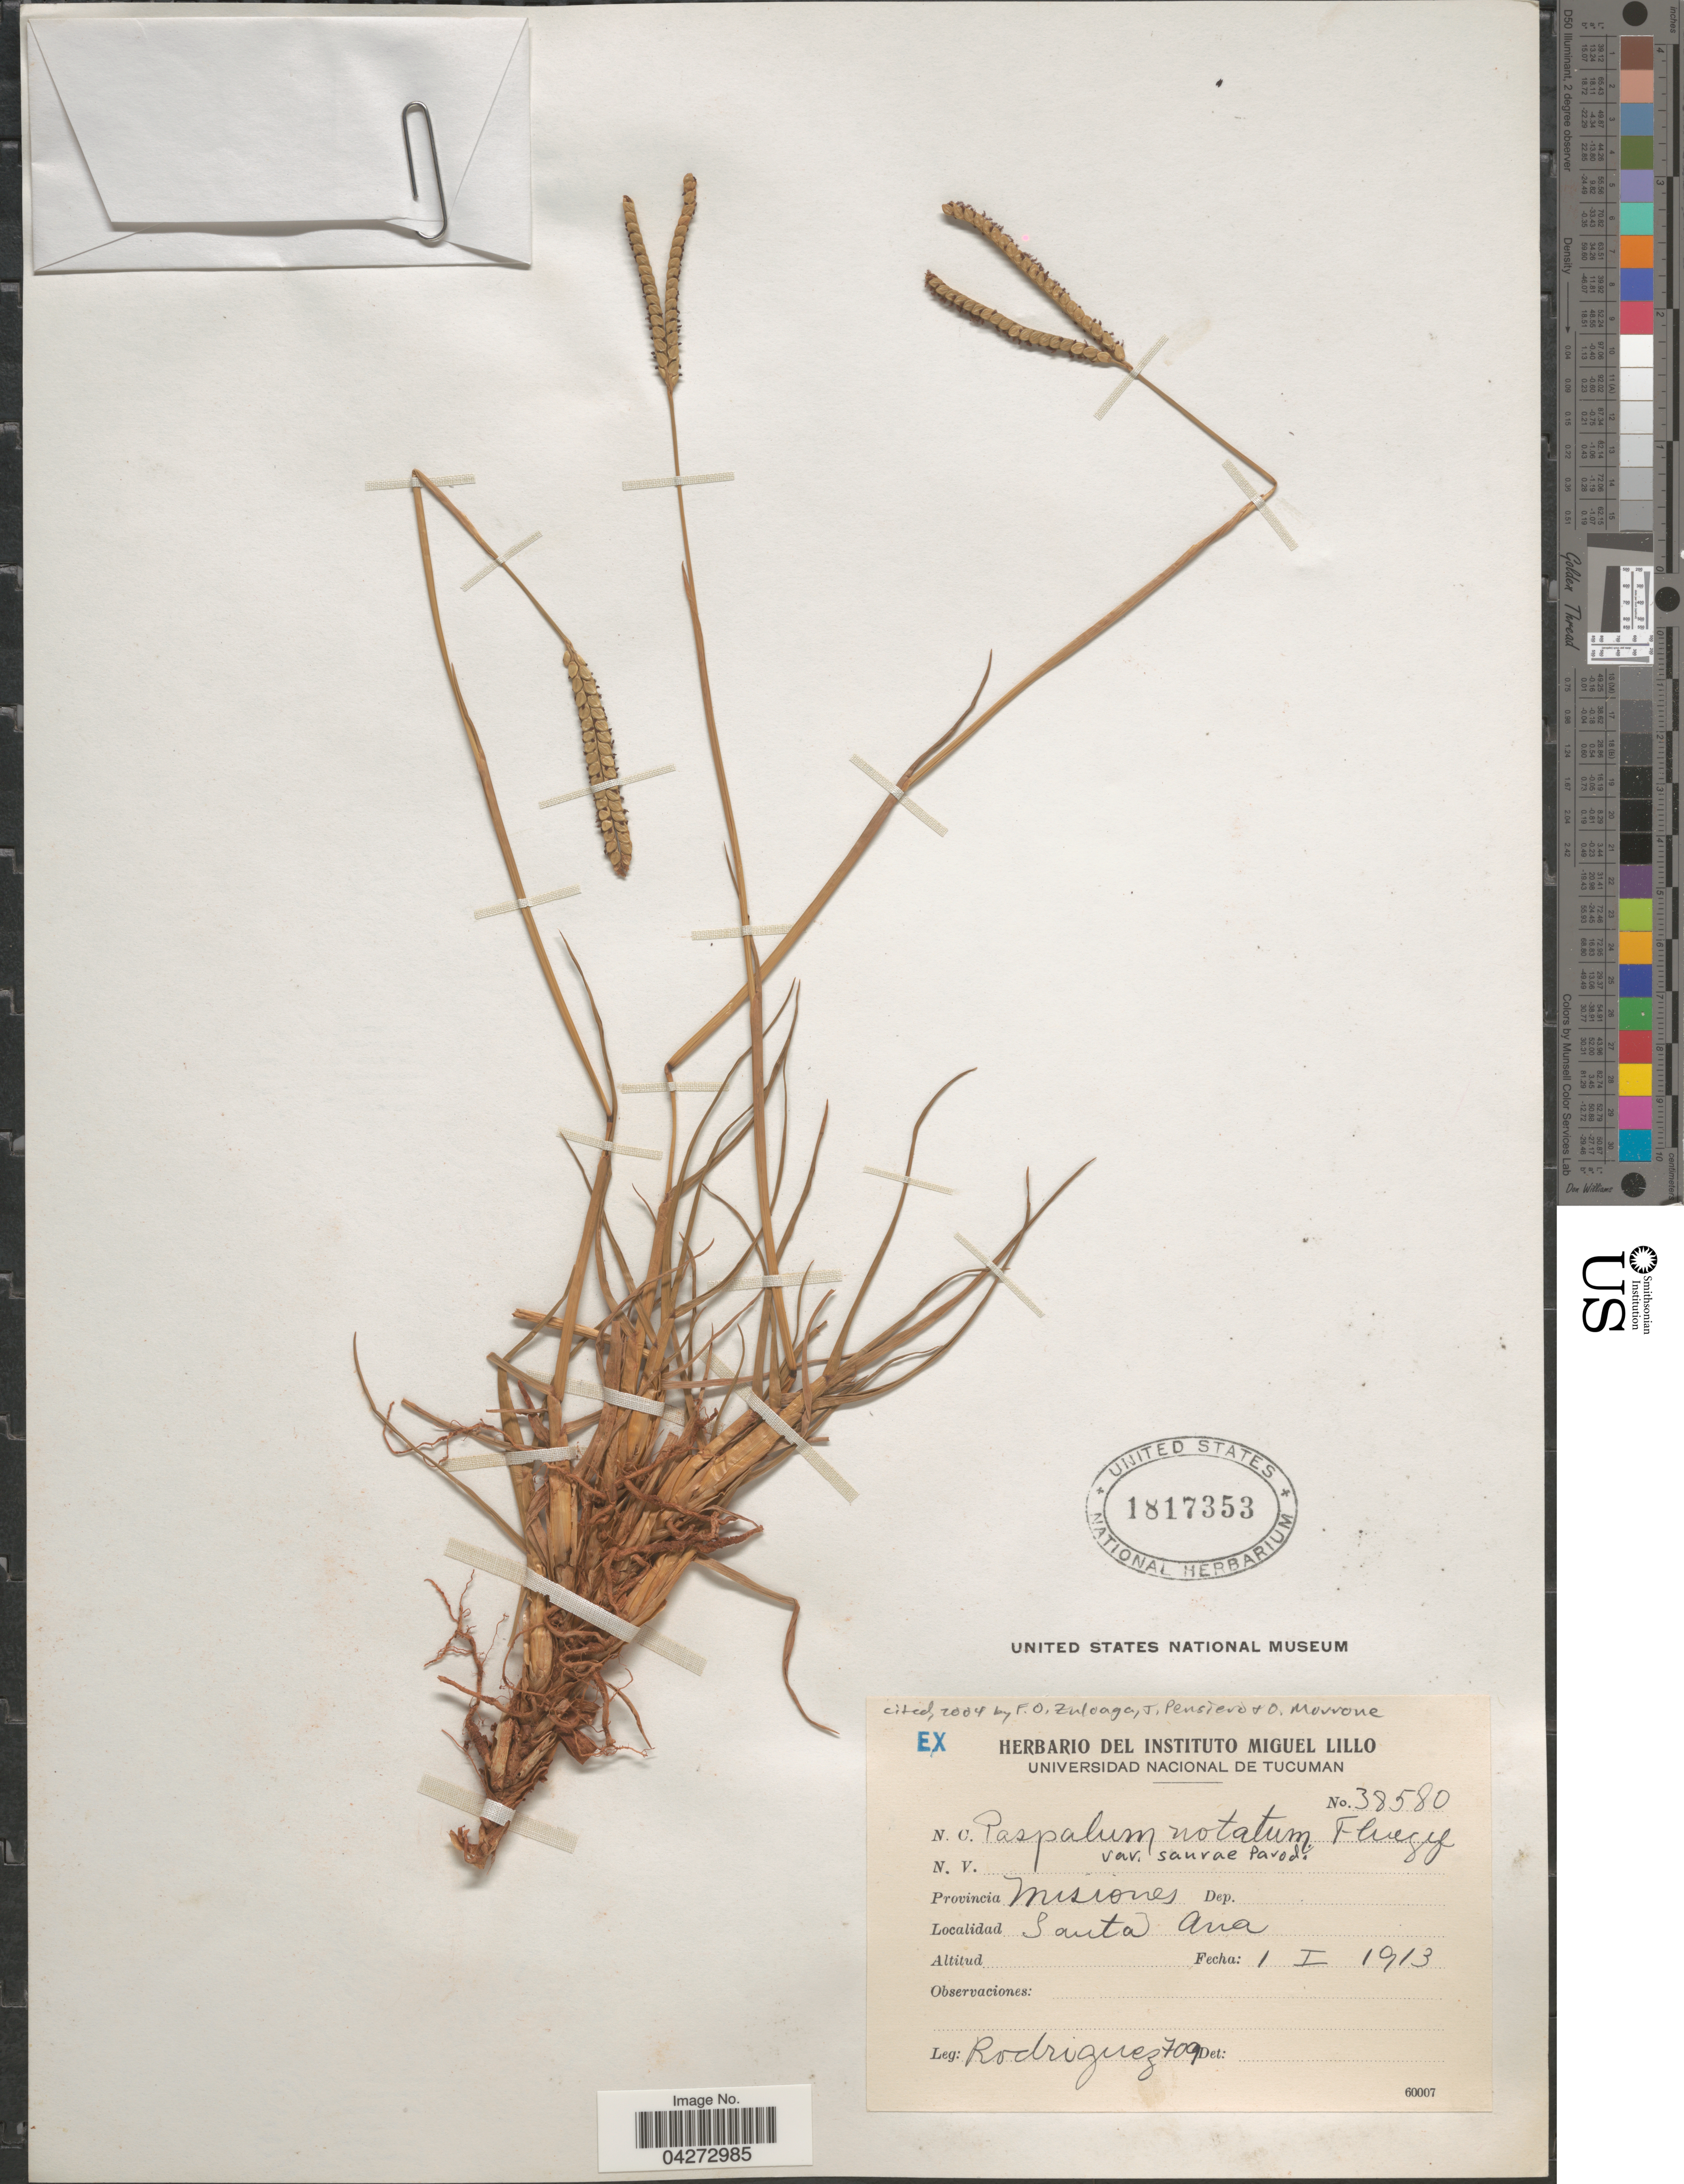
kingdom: Plantae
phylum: Tracheophyta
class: Liliopsida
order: Poales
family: Poaceae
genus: Paspalum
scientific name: Paspalum notatum var. saurae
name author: Parodi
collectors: Rodriguez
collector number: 709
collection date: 1913-01-01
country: Argentina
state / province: Misiones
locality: Santa Ana.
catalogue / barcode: US 1817353